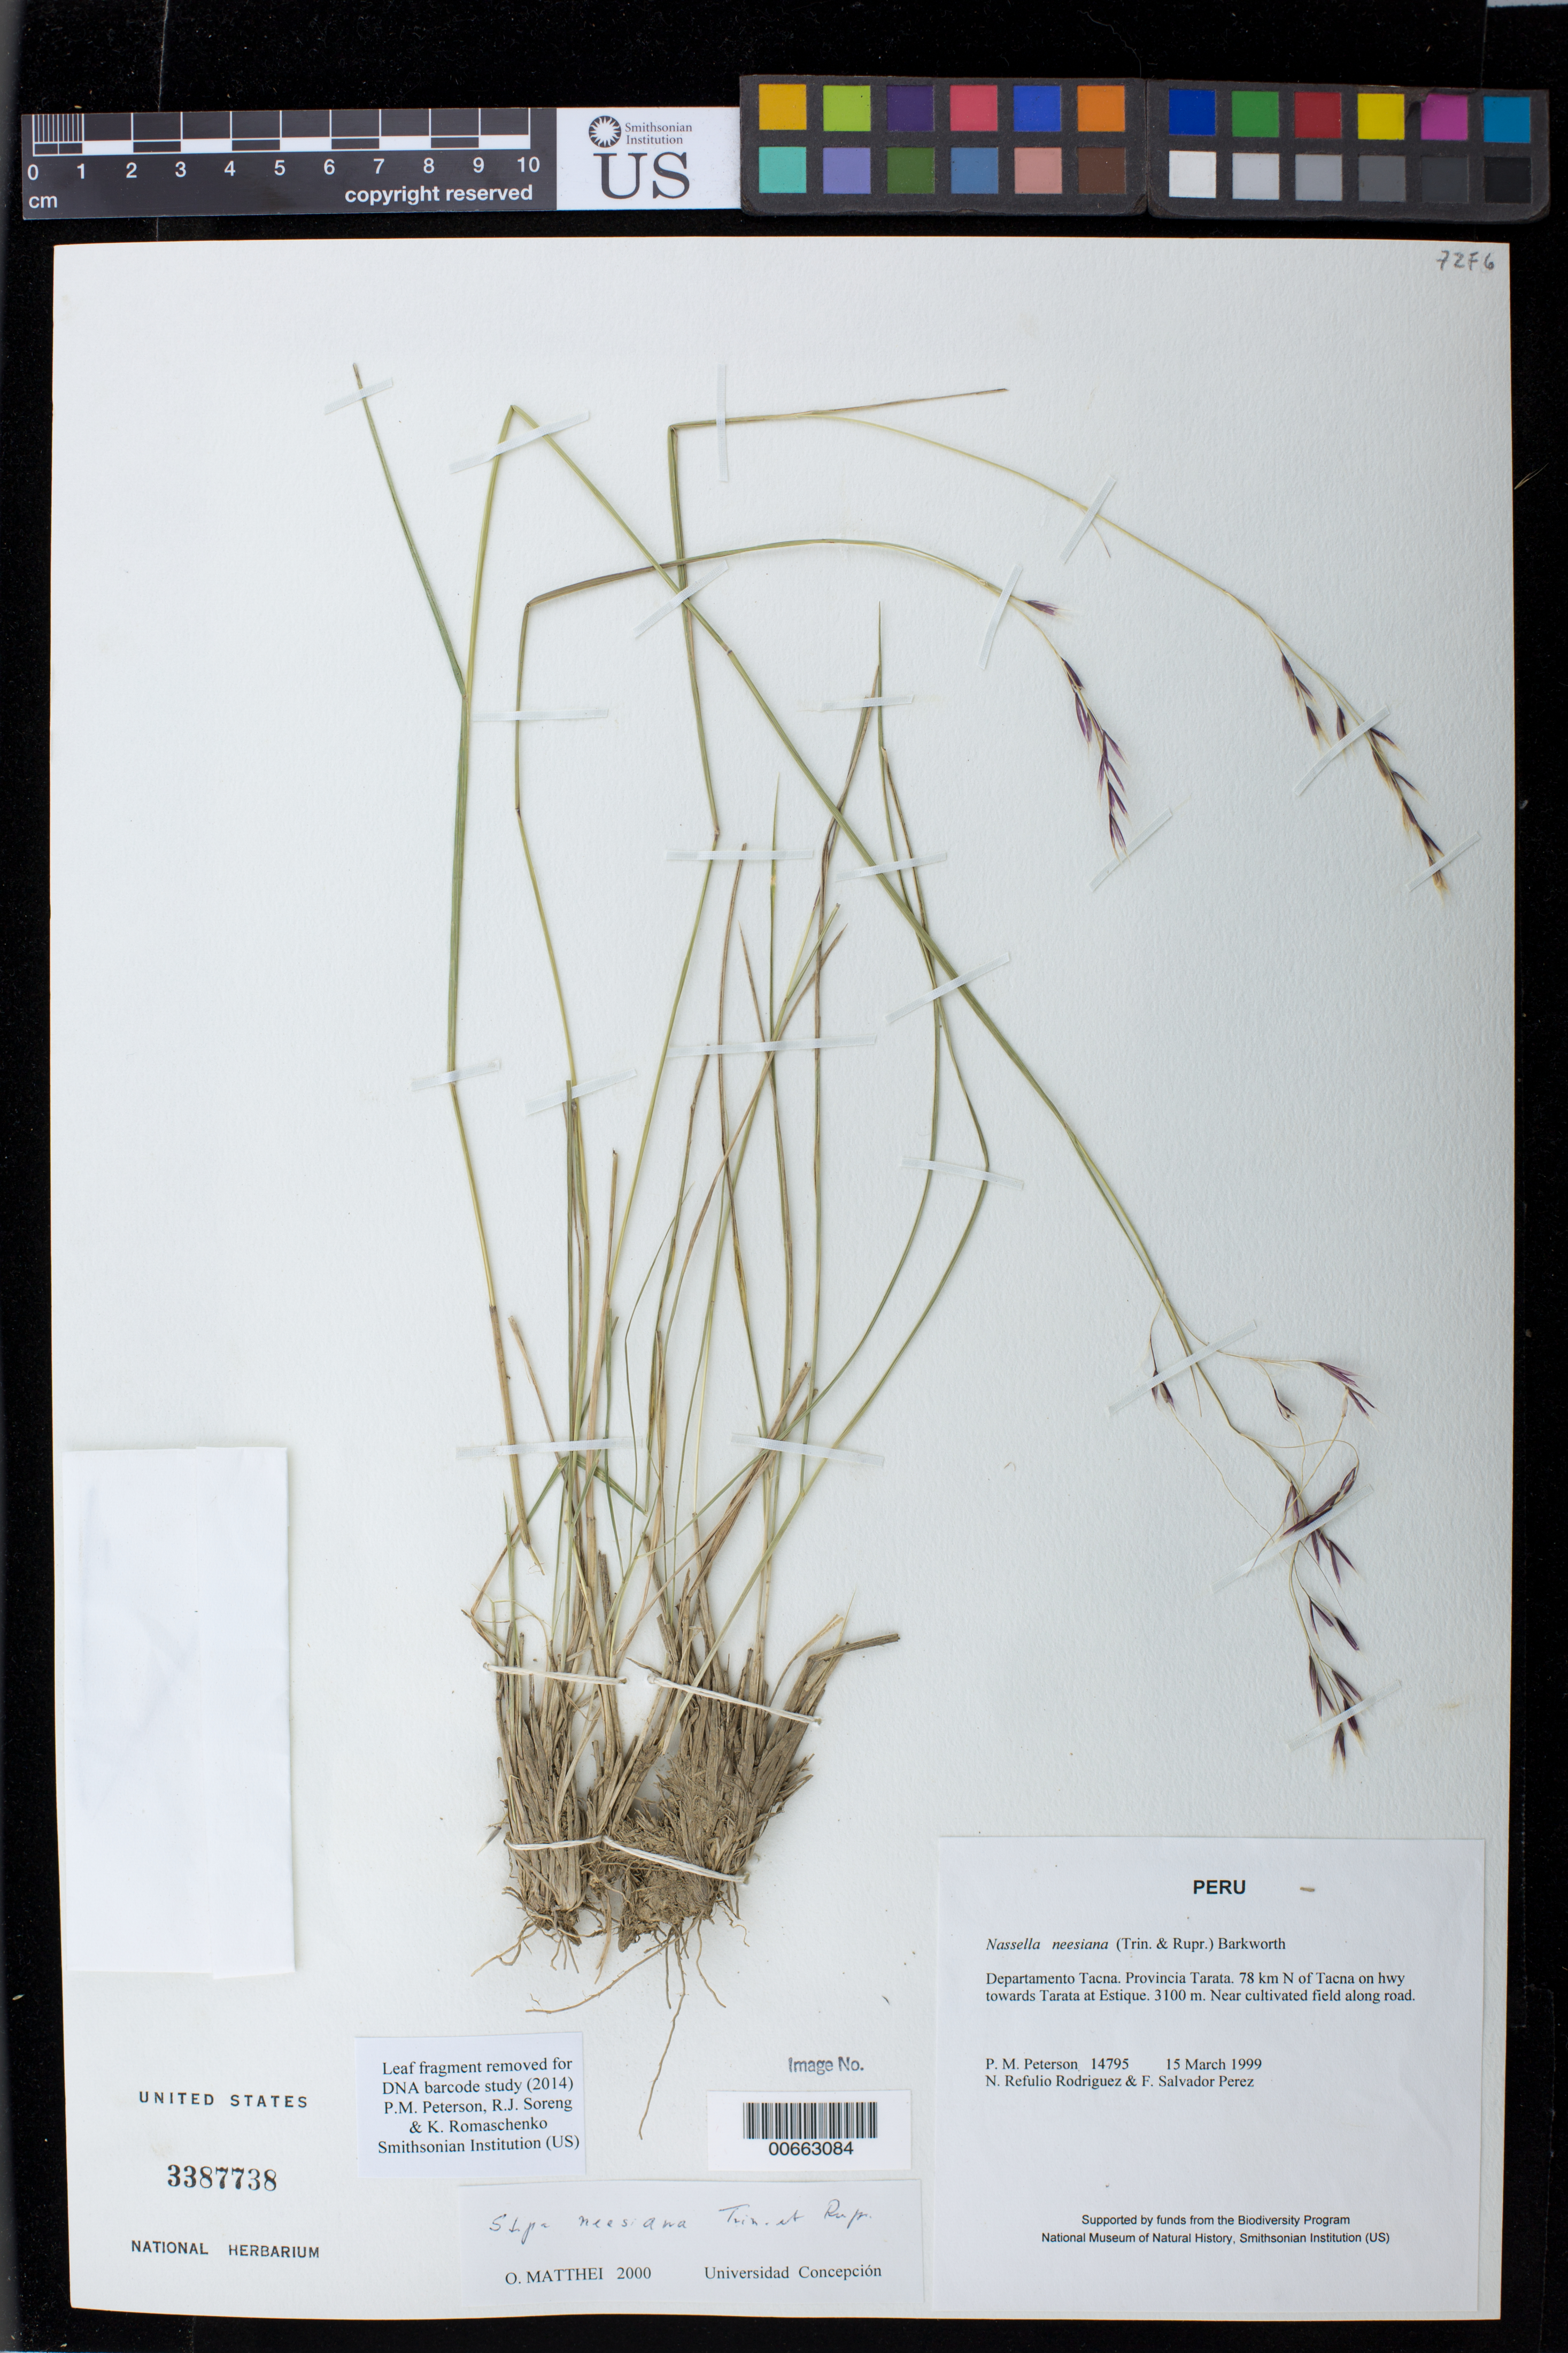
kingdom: Plantae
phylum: Tracheophyta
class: Liliopsida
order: Poales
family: Poaceae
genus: Nassella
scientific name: Nassella neesiana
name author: (Trin. & Rupr.) Barkworth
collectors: P. M. Peterson, N. Refulio-Rodríguez & F. Salvador Perez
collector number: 14795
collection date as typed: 15 Mar 1999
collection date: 1999-03-15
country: Peru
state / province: Tacna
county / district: Tarata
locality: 78 km N of Tacna on hwy towards Tarata at Estique.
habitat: Near cultivated field along road.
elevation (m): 3100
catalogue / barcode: US 3387738